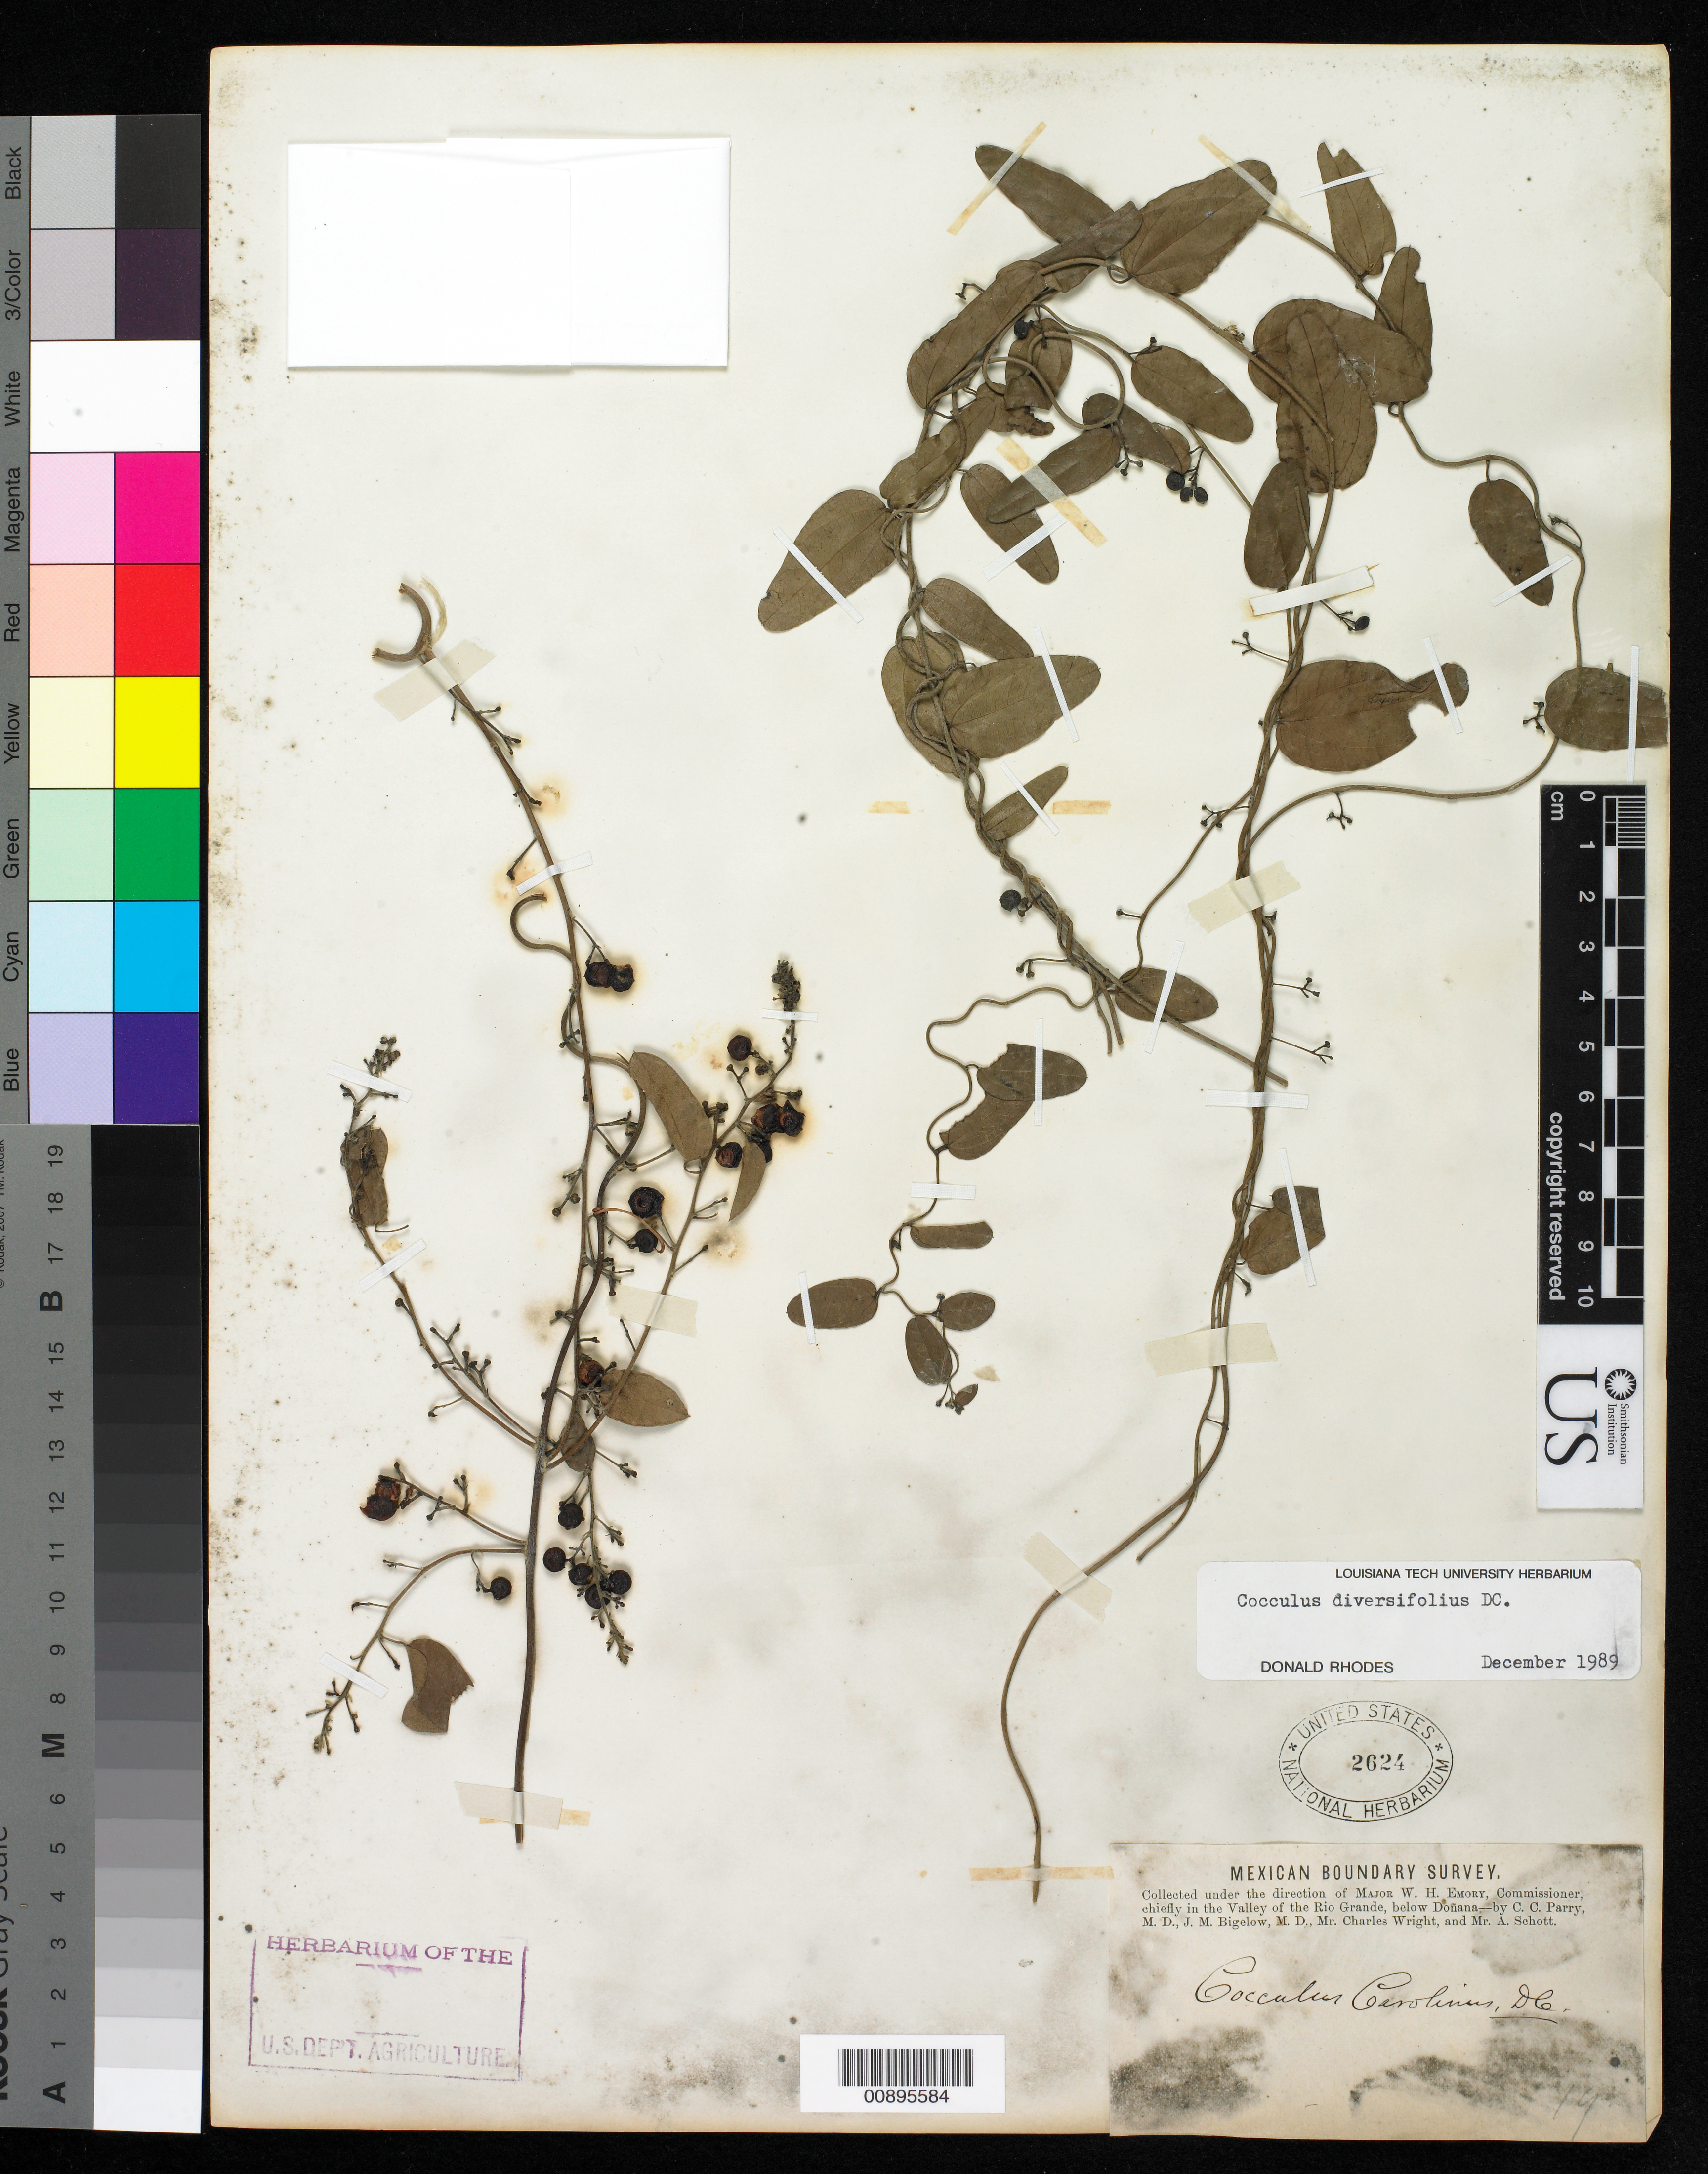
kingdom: Plantae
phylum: Tracheophyta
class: Magnoliopsida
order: Ranunculales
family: Menispermaceae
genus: Cocculus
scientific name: Cocculus diversifolius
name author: DC.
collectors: C. C. Parry, J. M. Bigelow, C. Wright & A. C. V. Schott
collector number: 19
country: United States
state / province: New Mexico / Texas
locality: Valley of the Rio Grande, below Doñana.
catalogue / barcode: US 2624